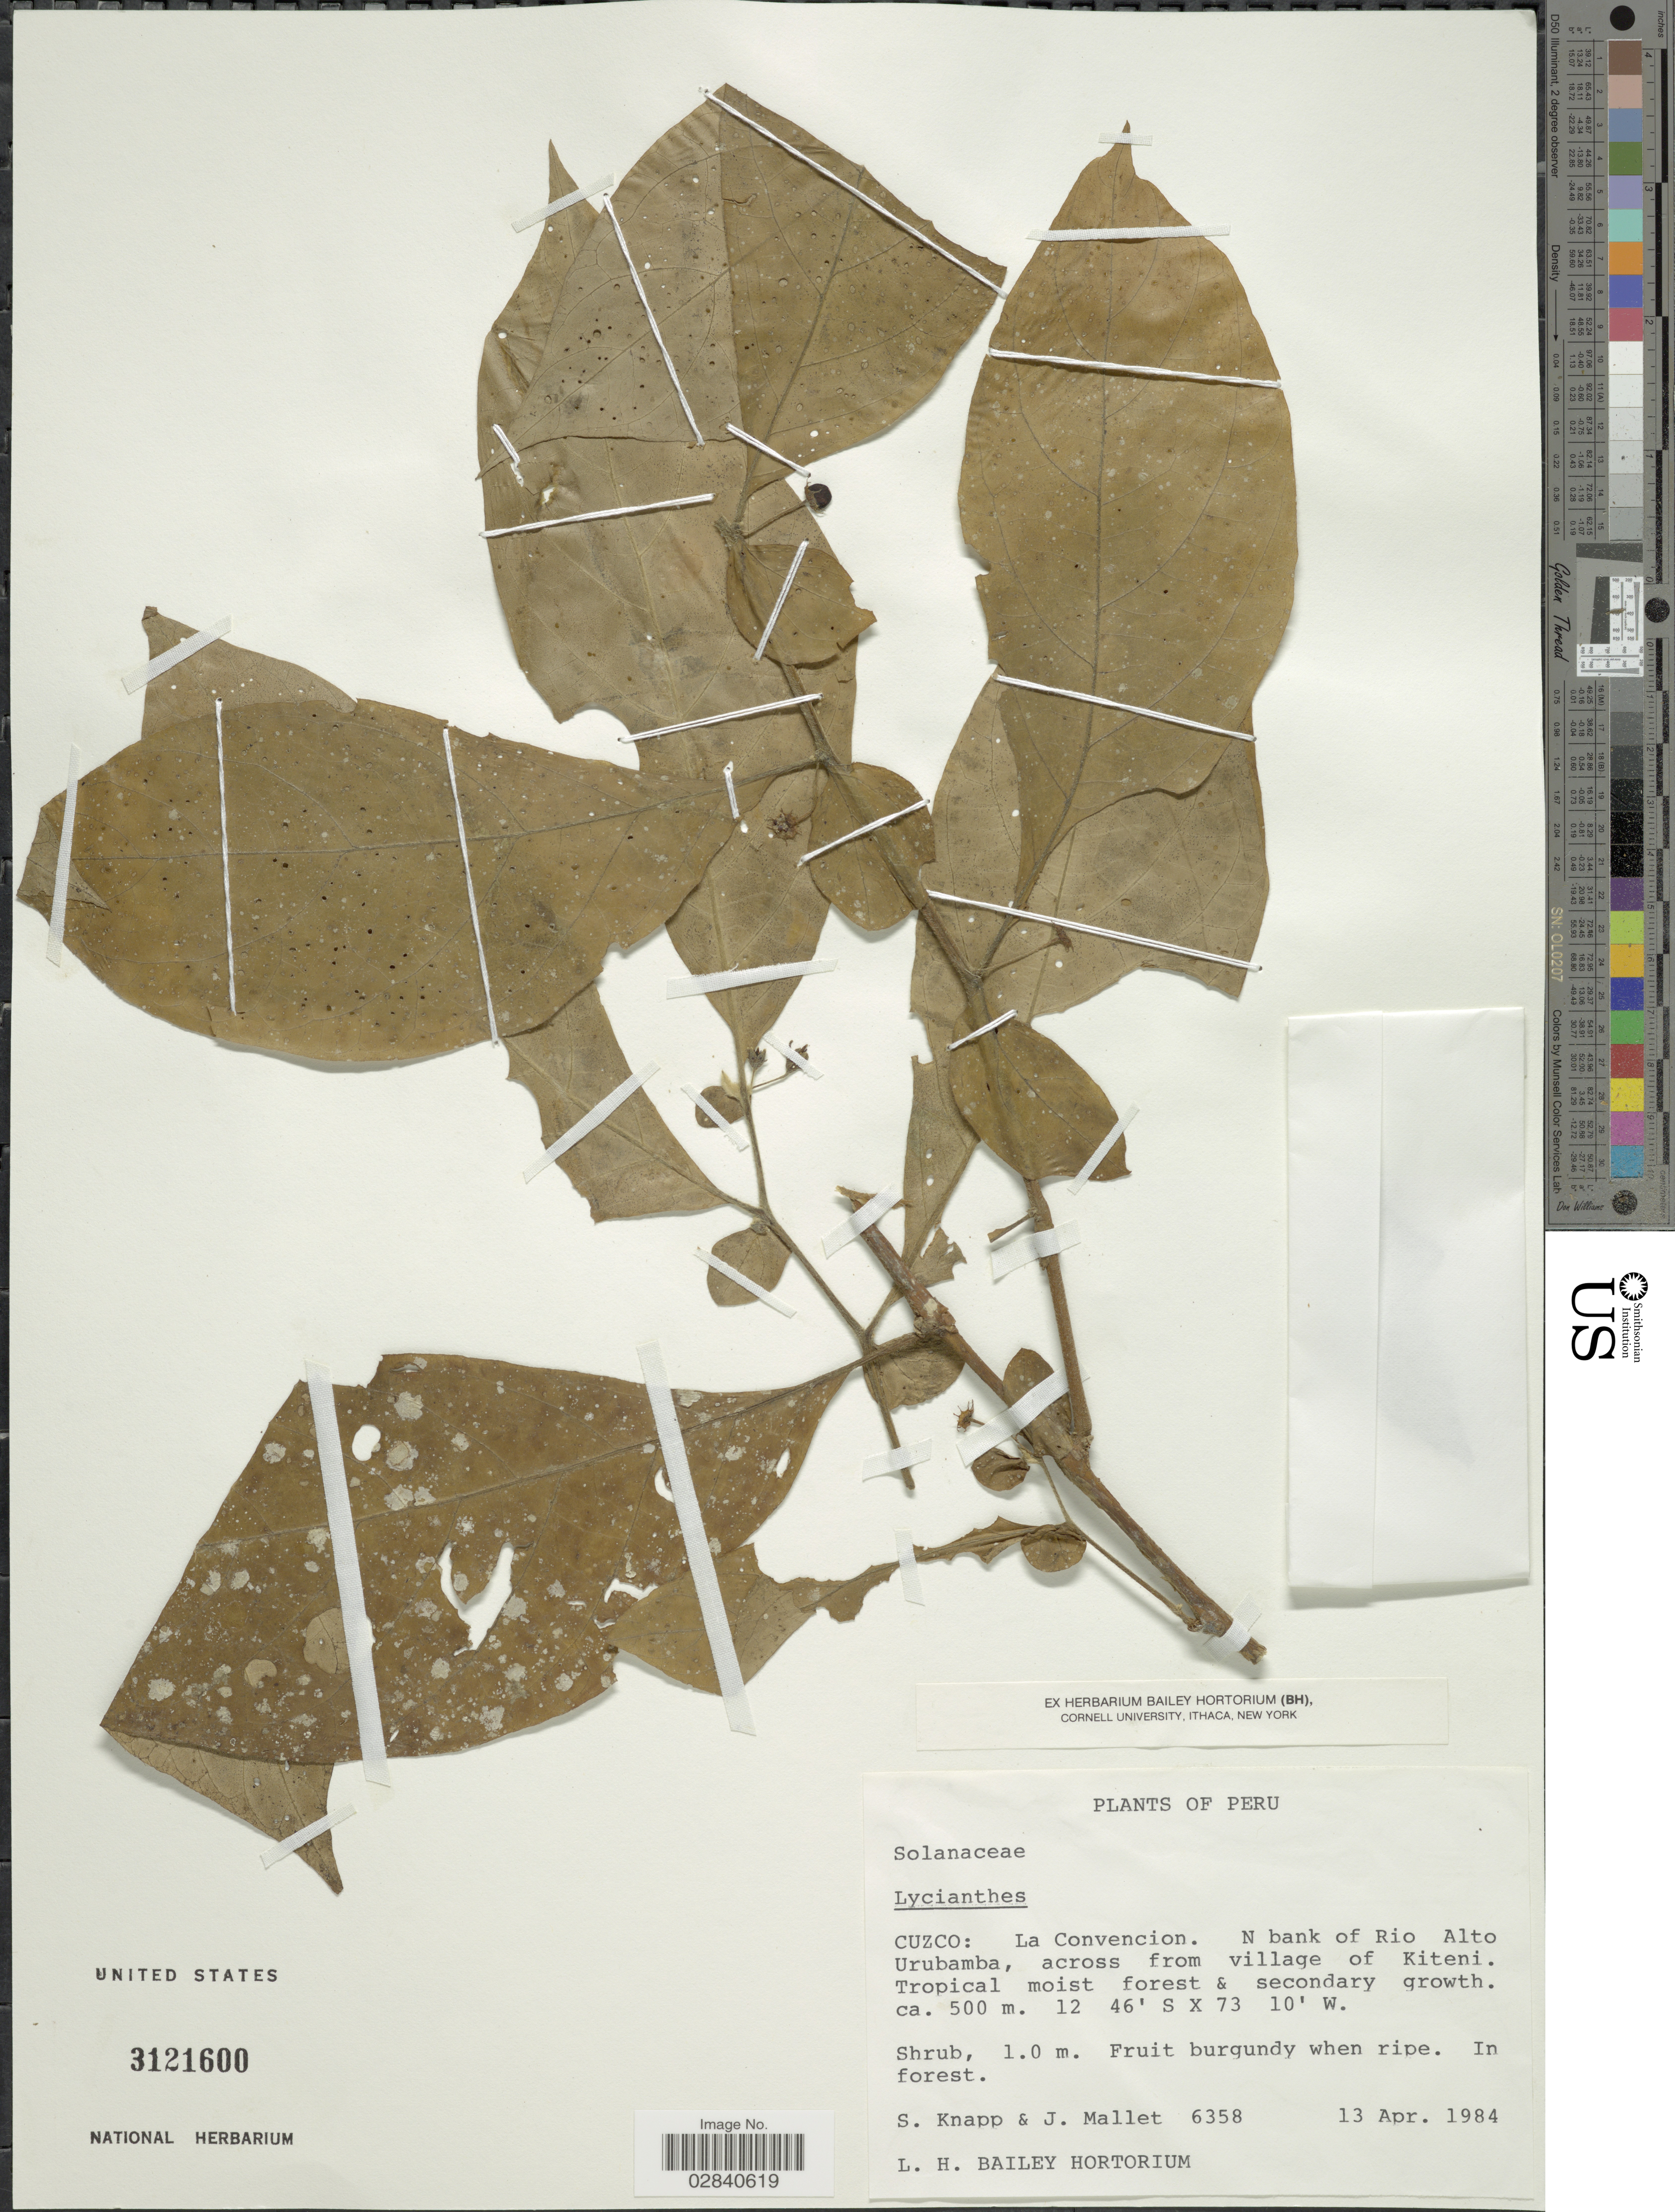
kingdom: Plantae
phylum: Tracheophyta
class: Magnoliopsida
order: Solanales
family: Solanaceae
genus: Lycianthes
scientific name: Lycianthes sp.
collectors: S. Knapp & J. Mallet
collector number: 6358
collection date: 1984-04-13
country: Peru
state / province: Cusco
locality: Cuzco: La Convencion, N bank of Rio Alto Urubamba, across from village of Kiteni.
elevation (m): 500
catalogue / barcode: US 3121600